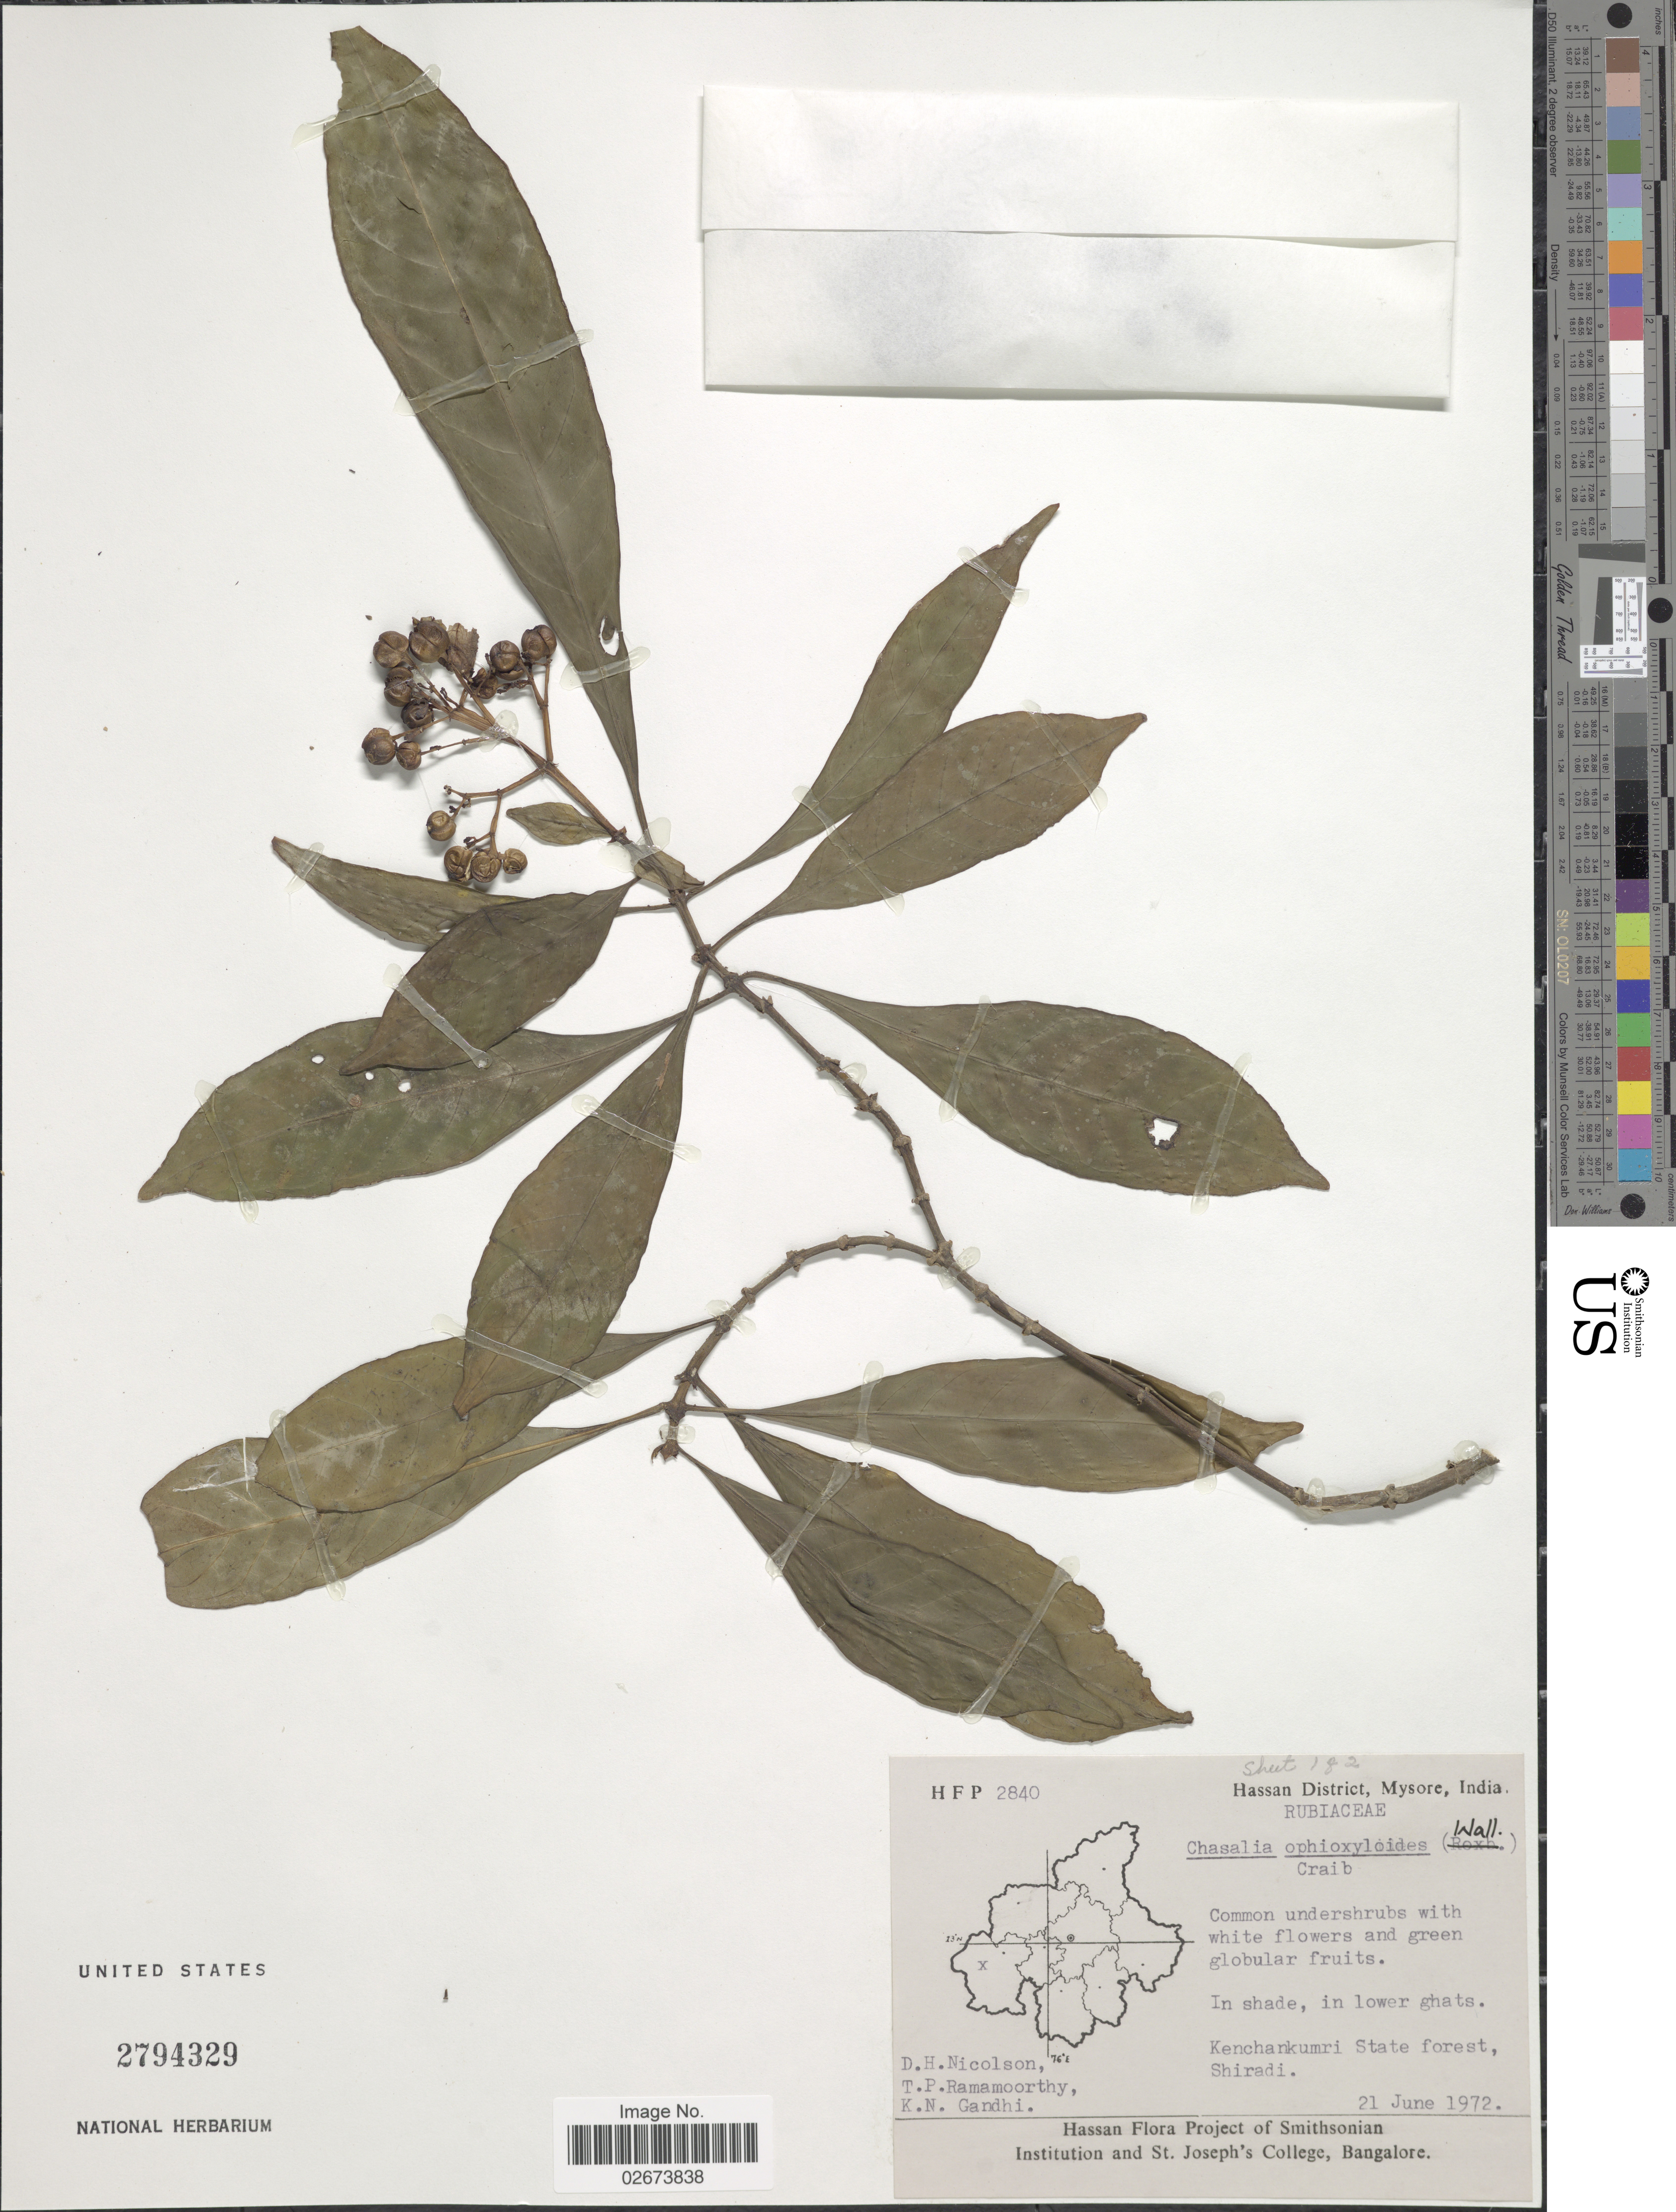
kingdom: Plantae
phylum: Tracheophyta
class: Magnoliopsida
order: Gentianales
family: Rubiaceae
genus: Chassalia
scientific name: Chassalia ophioxyloides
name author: (Wall.) Craib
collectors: D. H. Nicolson, T. P. Ramamoorthy & K. N. Gandhi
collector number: HFP 2840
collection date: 1972-06-21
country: India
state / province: Karnataka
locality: Hassan District, Mysore, in shade, in lower ghats, Kenchankumri State forest, Shiradi.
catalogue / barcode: US 2794329